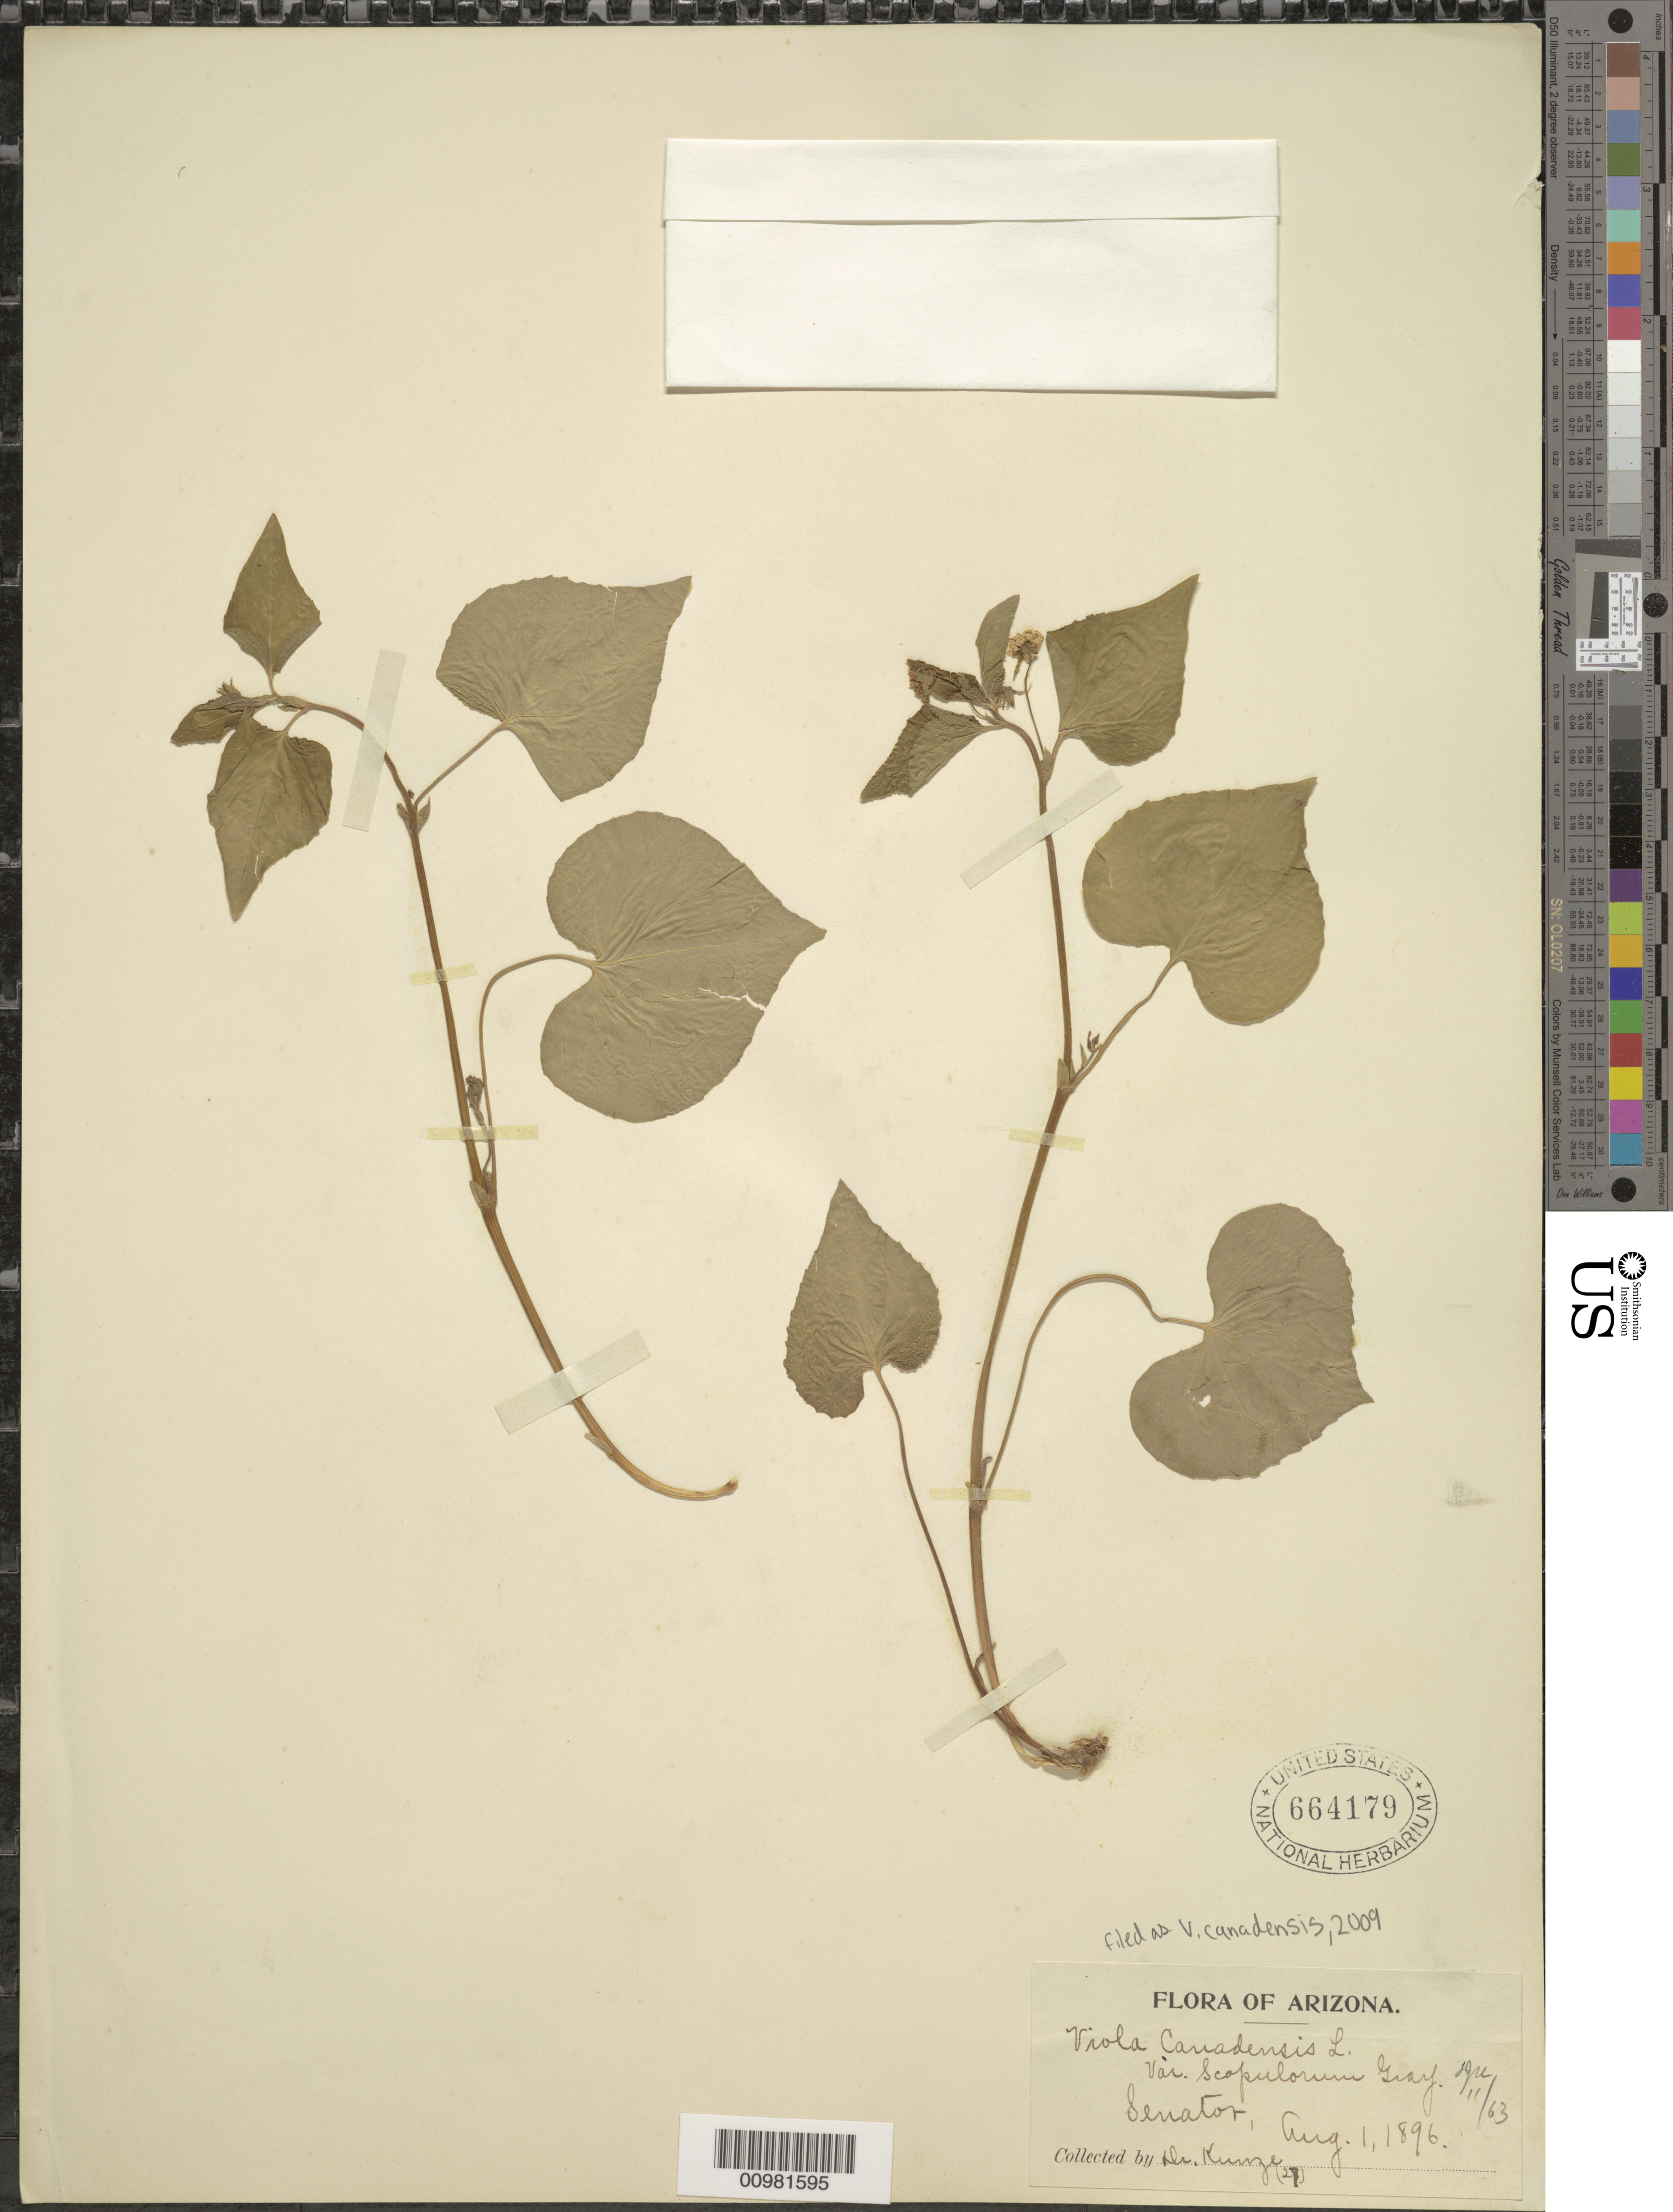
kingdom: Plantae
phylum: Tracheophyta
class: Magnoliopsida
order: Malpighiales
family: Violaceae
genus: Viola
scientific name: Viola canadensis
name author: L.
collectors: R. E. Kunze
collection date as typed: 01 Aug 1896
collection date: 1896-08-01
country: United States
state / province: Arizona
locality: Senator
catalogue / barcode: US 664179